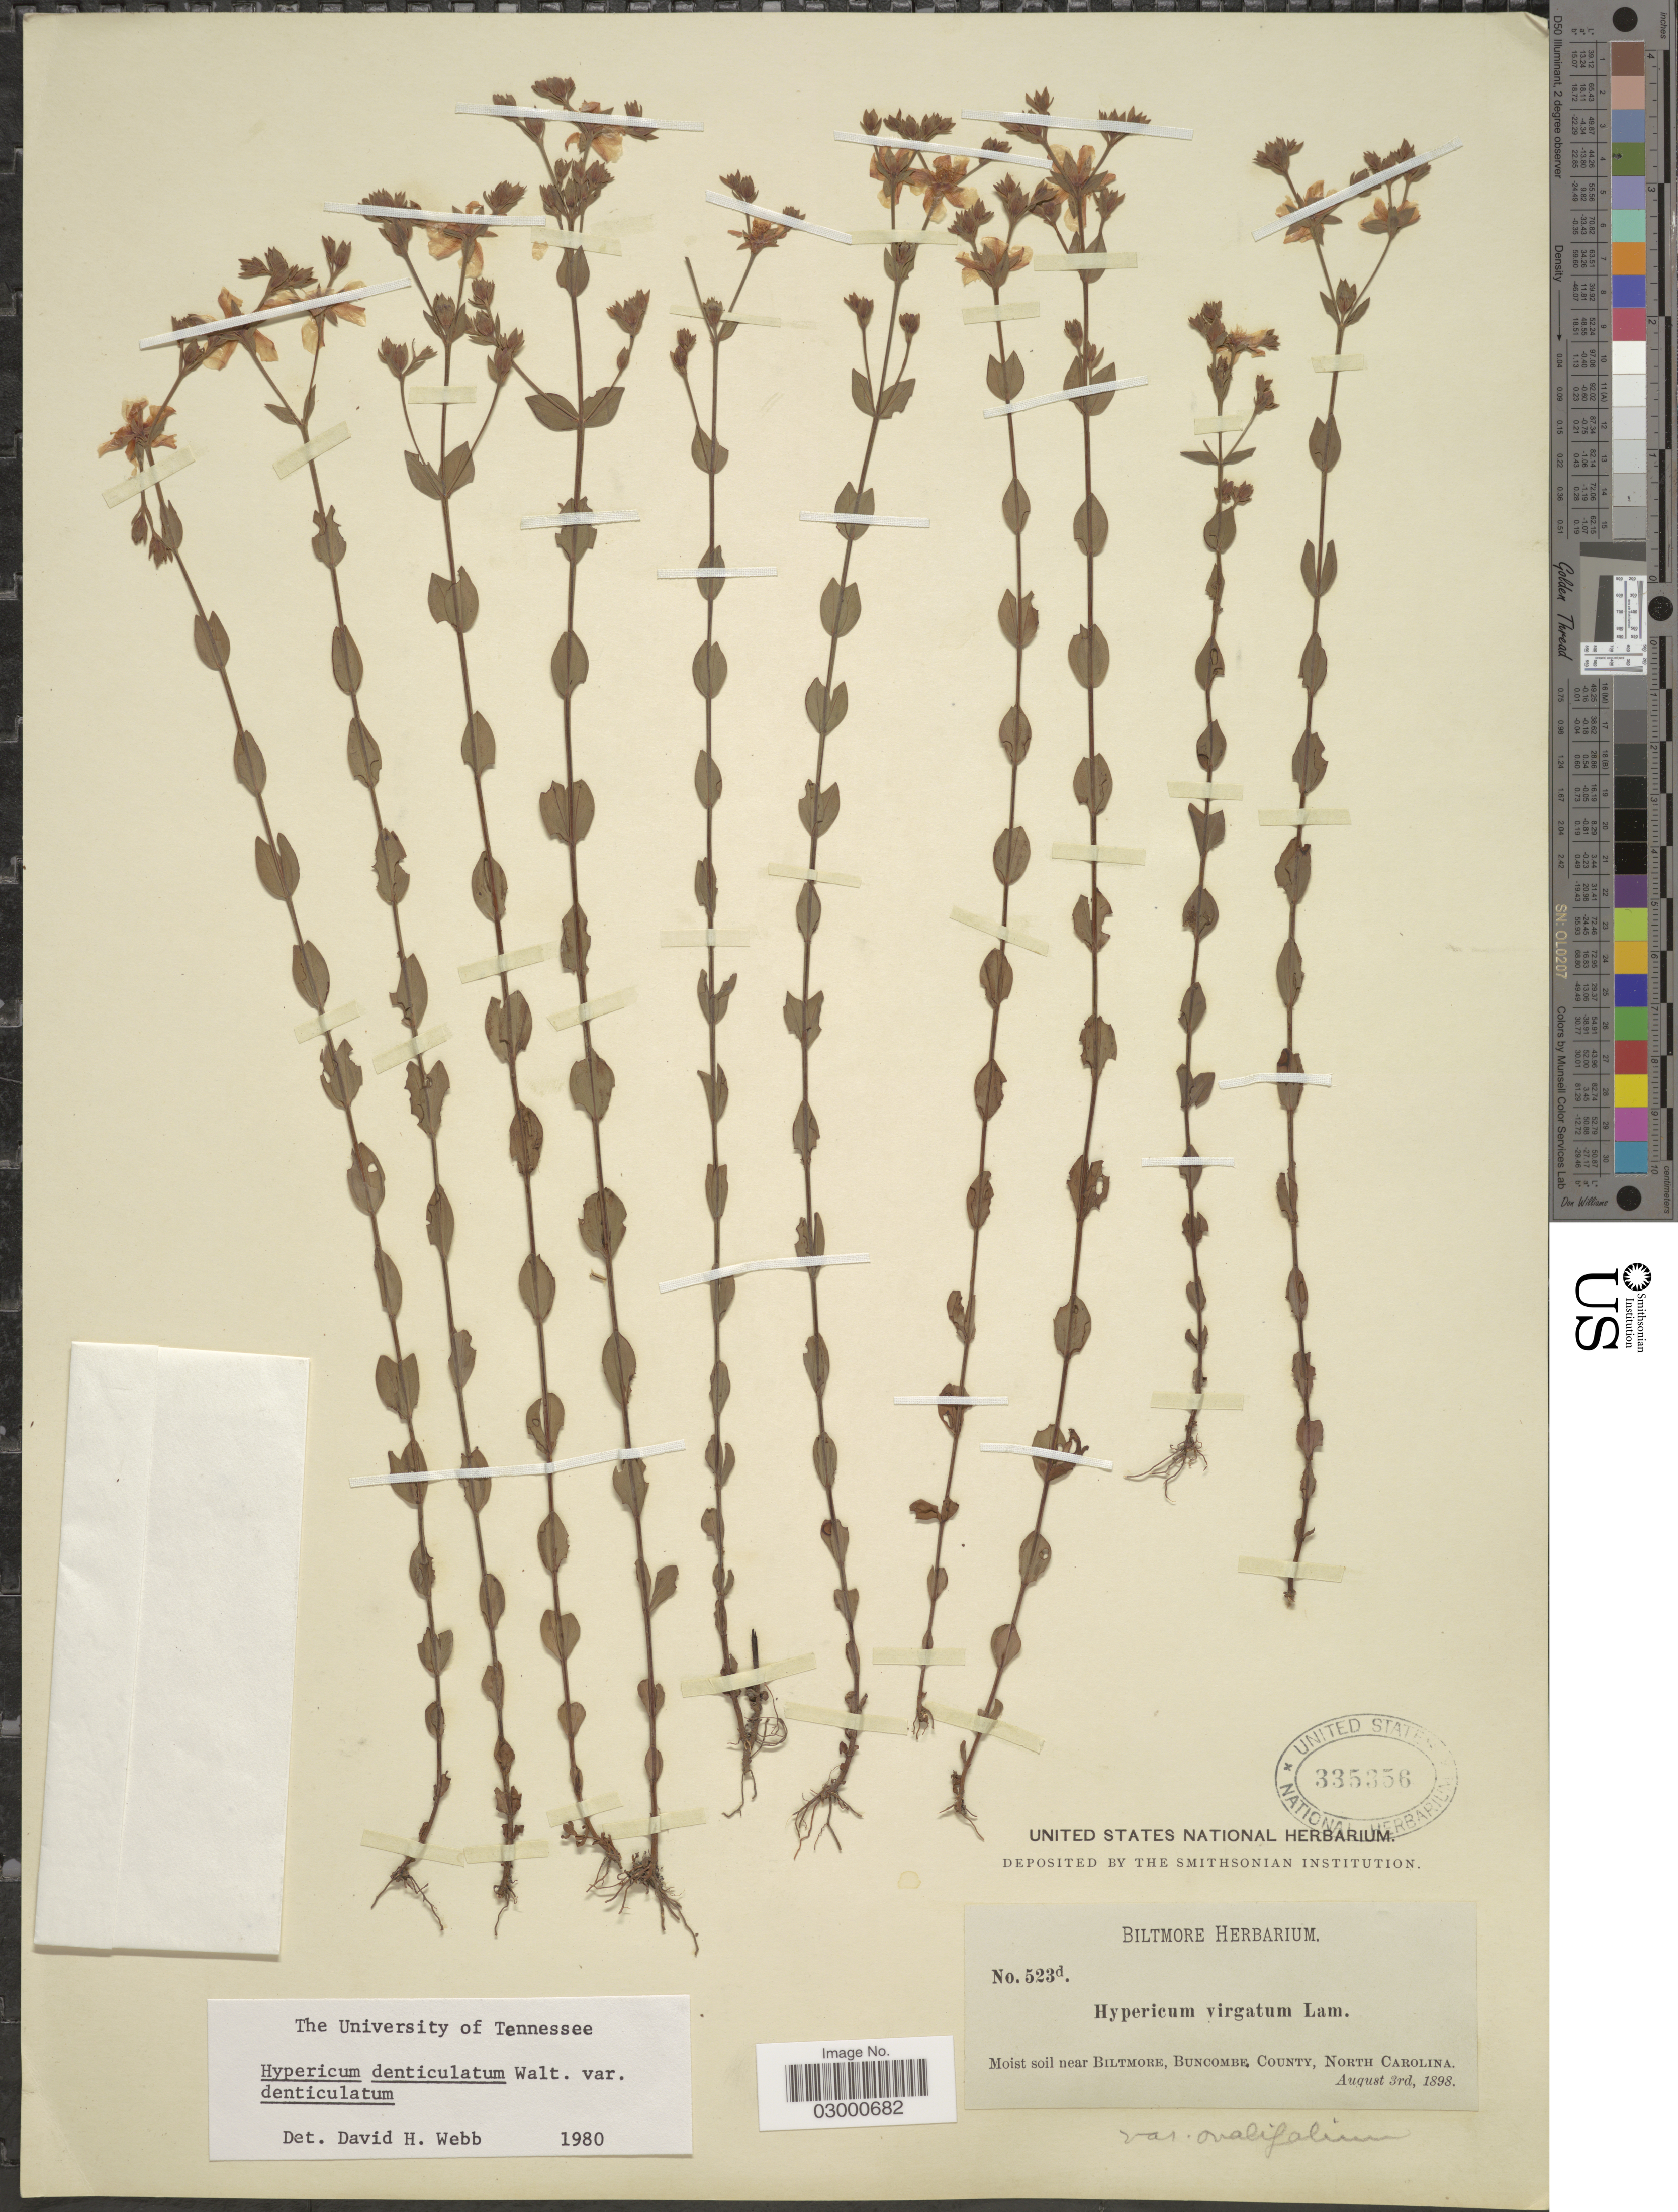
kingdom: Plantae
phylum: Tracheophyta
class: Magnoliopsida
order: Malpighiales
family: Hypericaceae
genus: Hypericum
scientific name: Hypericum denticulatum var. denticulatum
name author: Walter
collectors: ex herb. Biltmore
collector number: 523d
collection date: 1898-08-03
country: United States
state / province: North Carolina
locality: Moist soil near Biltmore, Buncombe County.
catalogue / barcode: US 335356